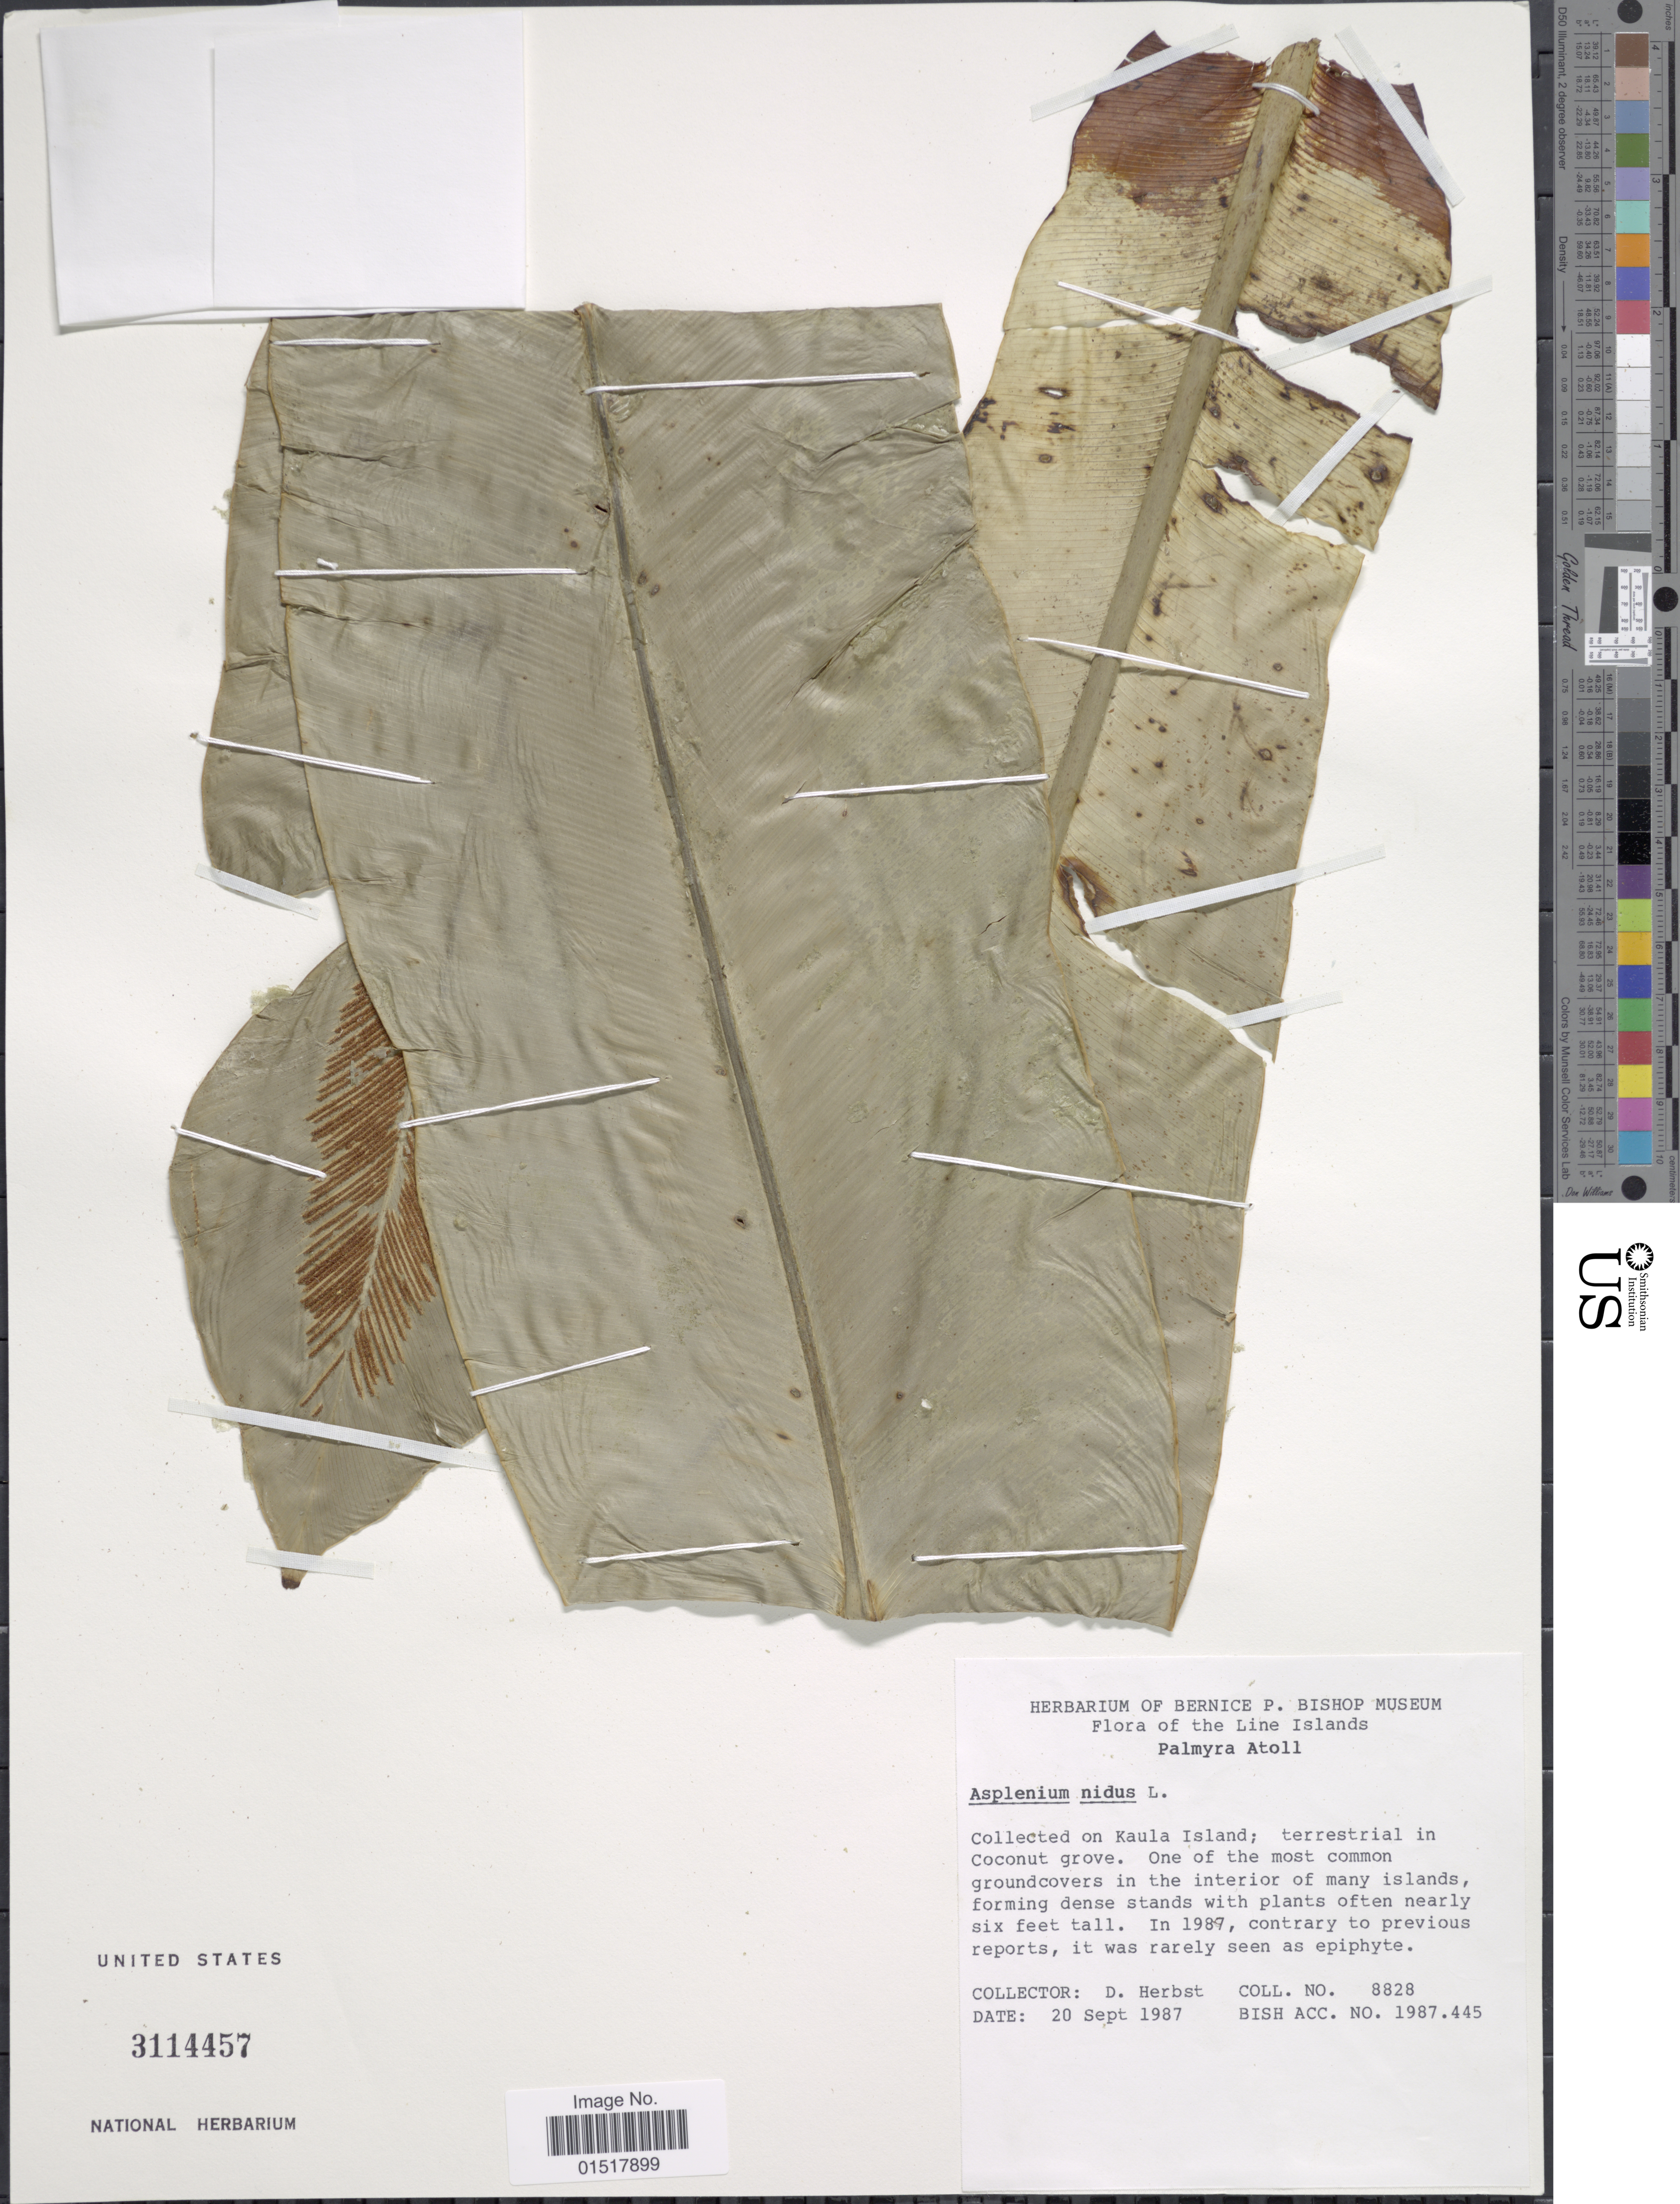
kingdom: Plantae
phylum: Tracheophyta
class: Polypodiopsida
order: Polypodiales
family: Aspleniaceae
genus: Asplenium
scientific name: Asplenium nidus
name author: L.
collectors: D. Herbst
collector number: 8828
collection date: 1987-09-20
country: U.S. Administered Pacific Islands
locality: Line Islands. Palmyra Atoll. Collected on Kaula Island; terrestrial in Coconut grove.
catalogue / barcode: US 3114457